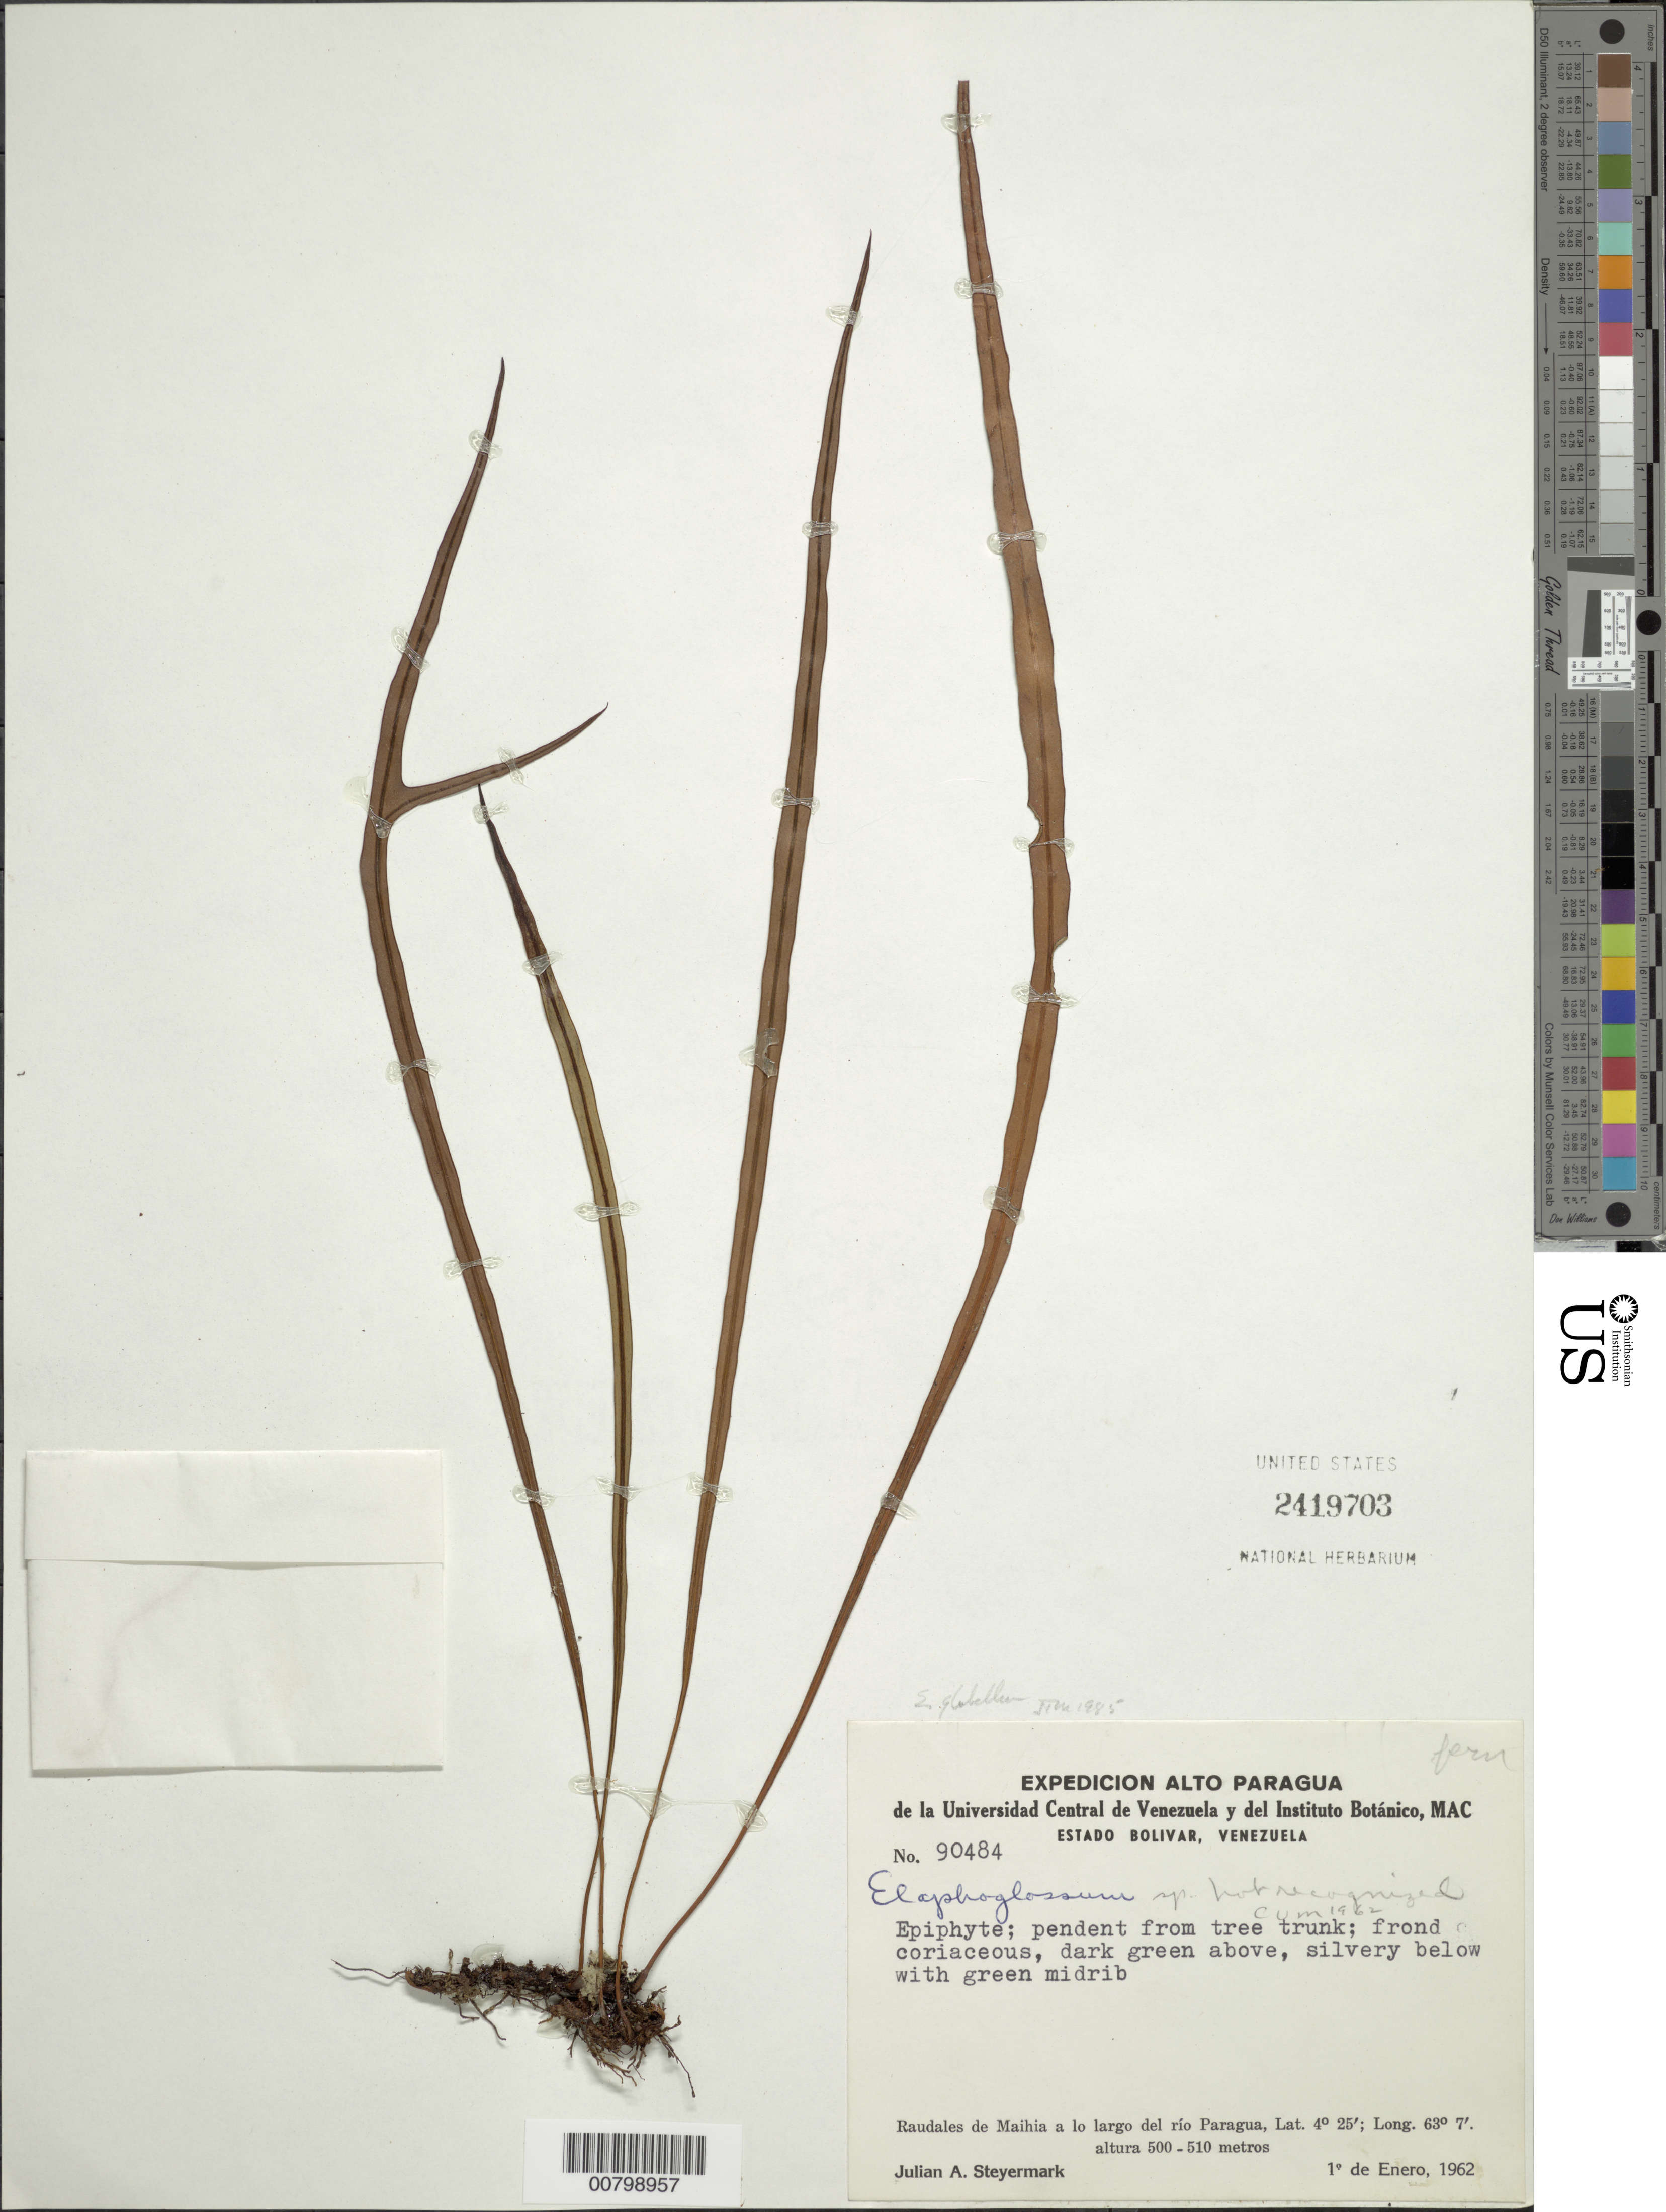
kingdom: Plantae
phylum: Tracheophyta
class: Polypodiopsida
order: Polypodiales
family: Dryopteridaceae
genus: Elaphoglossum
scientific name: Elaphoglossum glabellum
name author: J. Sm.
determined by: Mickel, J. T., (NY), New York Botanical Garden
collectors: J. Steyermark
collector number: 90484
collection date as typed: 1-Jan-62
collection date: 1962-01-01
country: Venezuela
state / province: Bolívar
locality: Raudales de Maihia, Rió Paragua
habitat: Along river, pendent from tree trunk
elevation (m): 500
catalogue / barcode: US 2419703